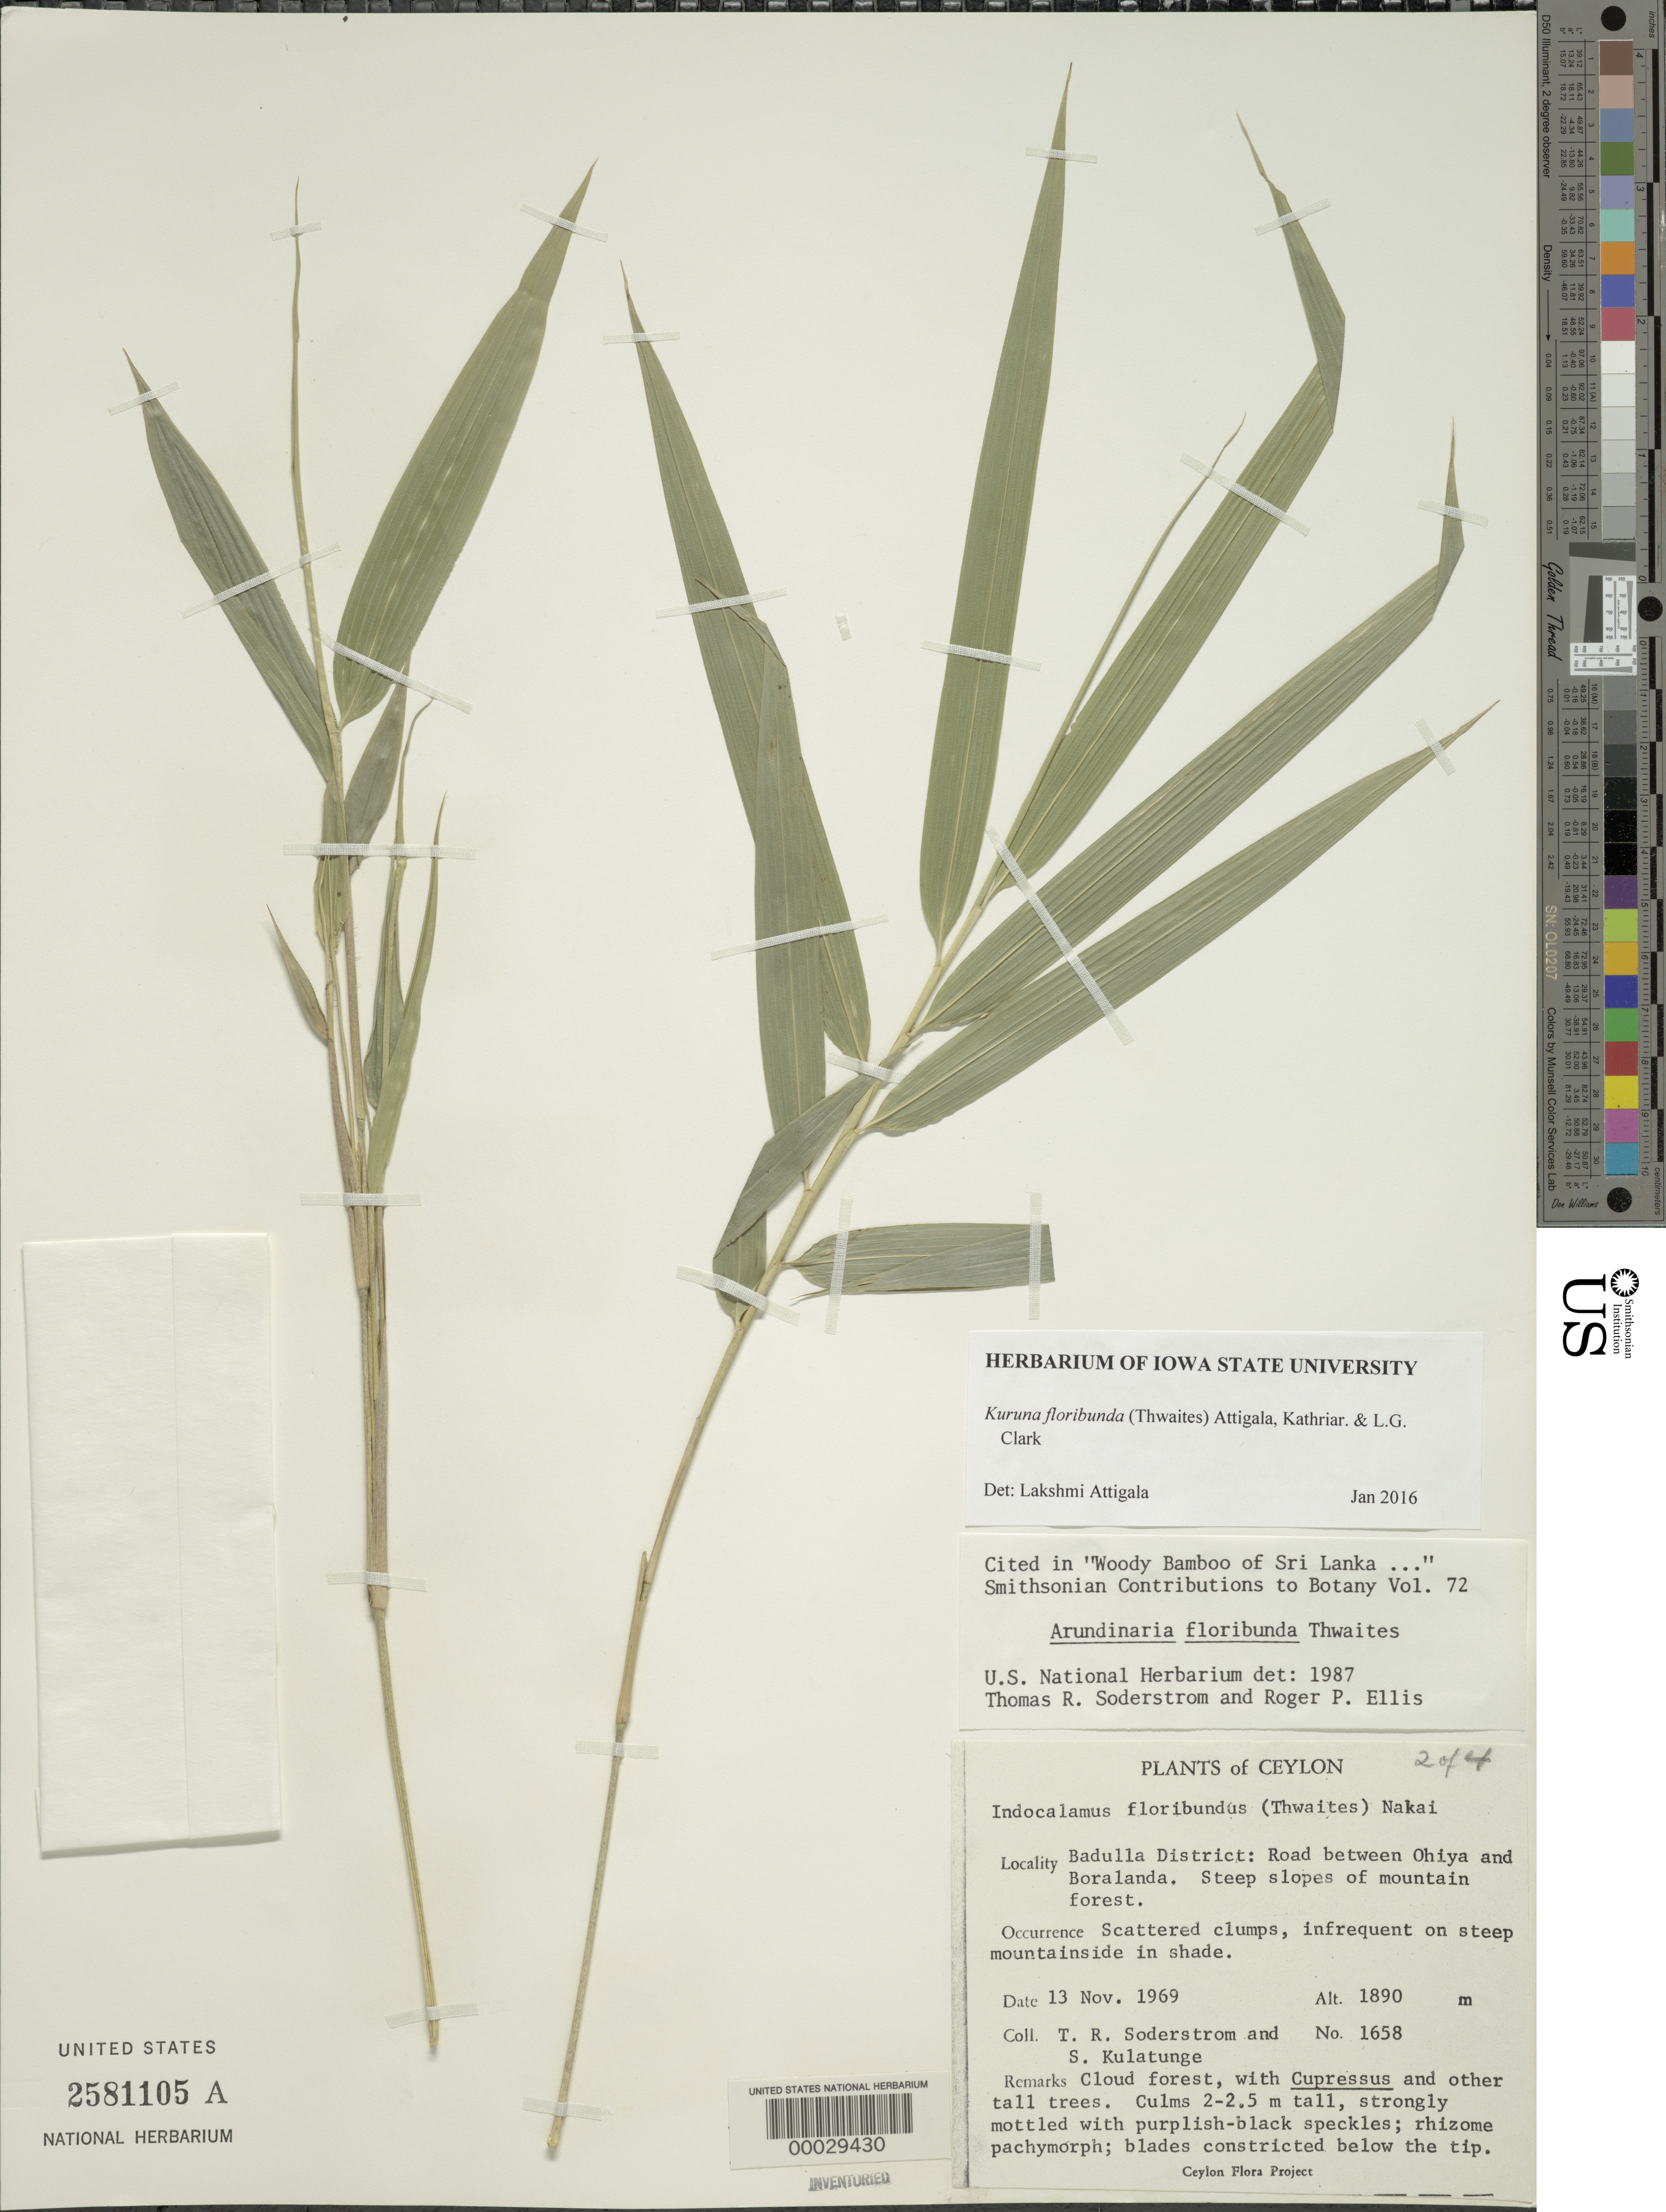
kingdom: Plantae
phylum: Tracheophyta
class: Liliopsida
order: Poales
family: Poaceae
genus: Kuruna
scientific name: Kuruna floribunda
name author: (Thwaites) Attigala et al.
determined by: Attigala, L.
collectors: T. R. Soderstrom & S. Kulatunge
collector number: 1658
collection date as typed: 13 Nov 1969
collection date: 1969-11-13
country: Sri Lanka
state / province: Western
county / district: Badulla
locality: Ohiya; boralanda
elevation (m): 1890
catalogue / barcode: US 2581105A